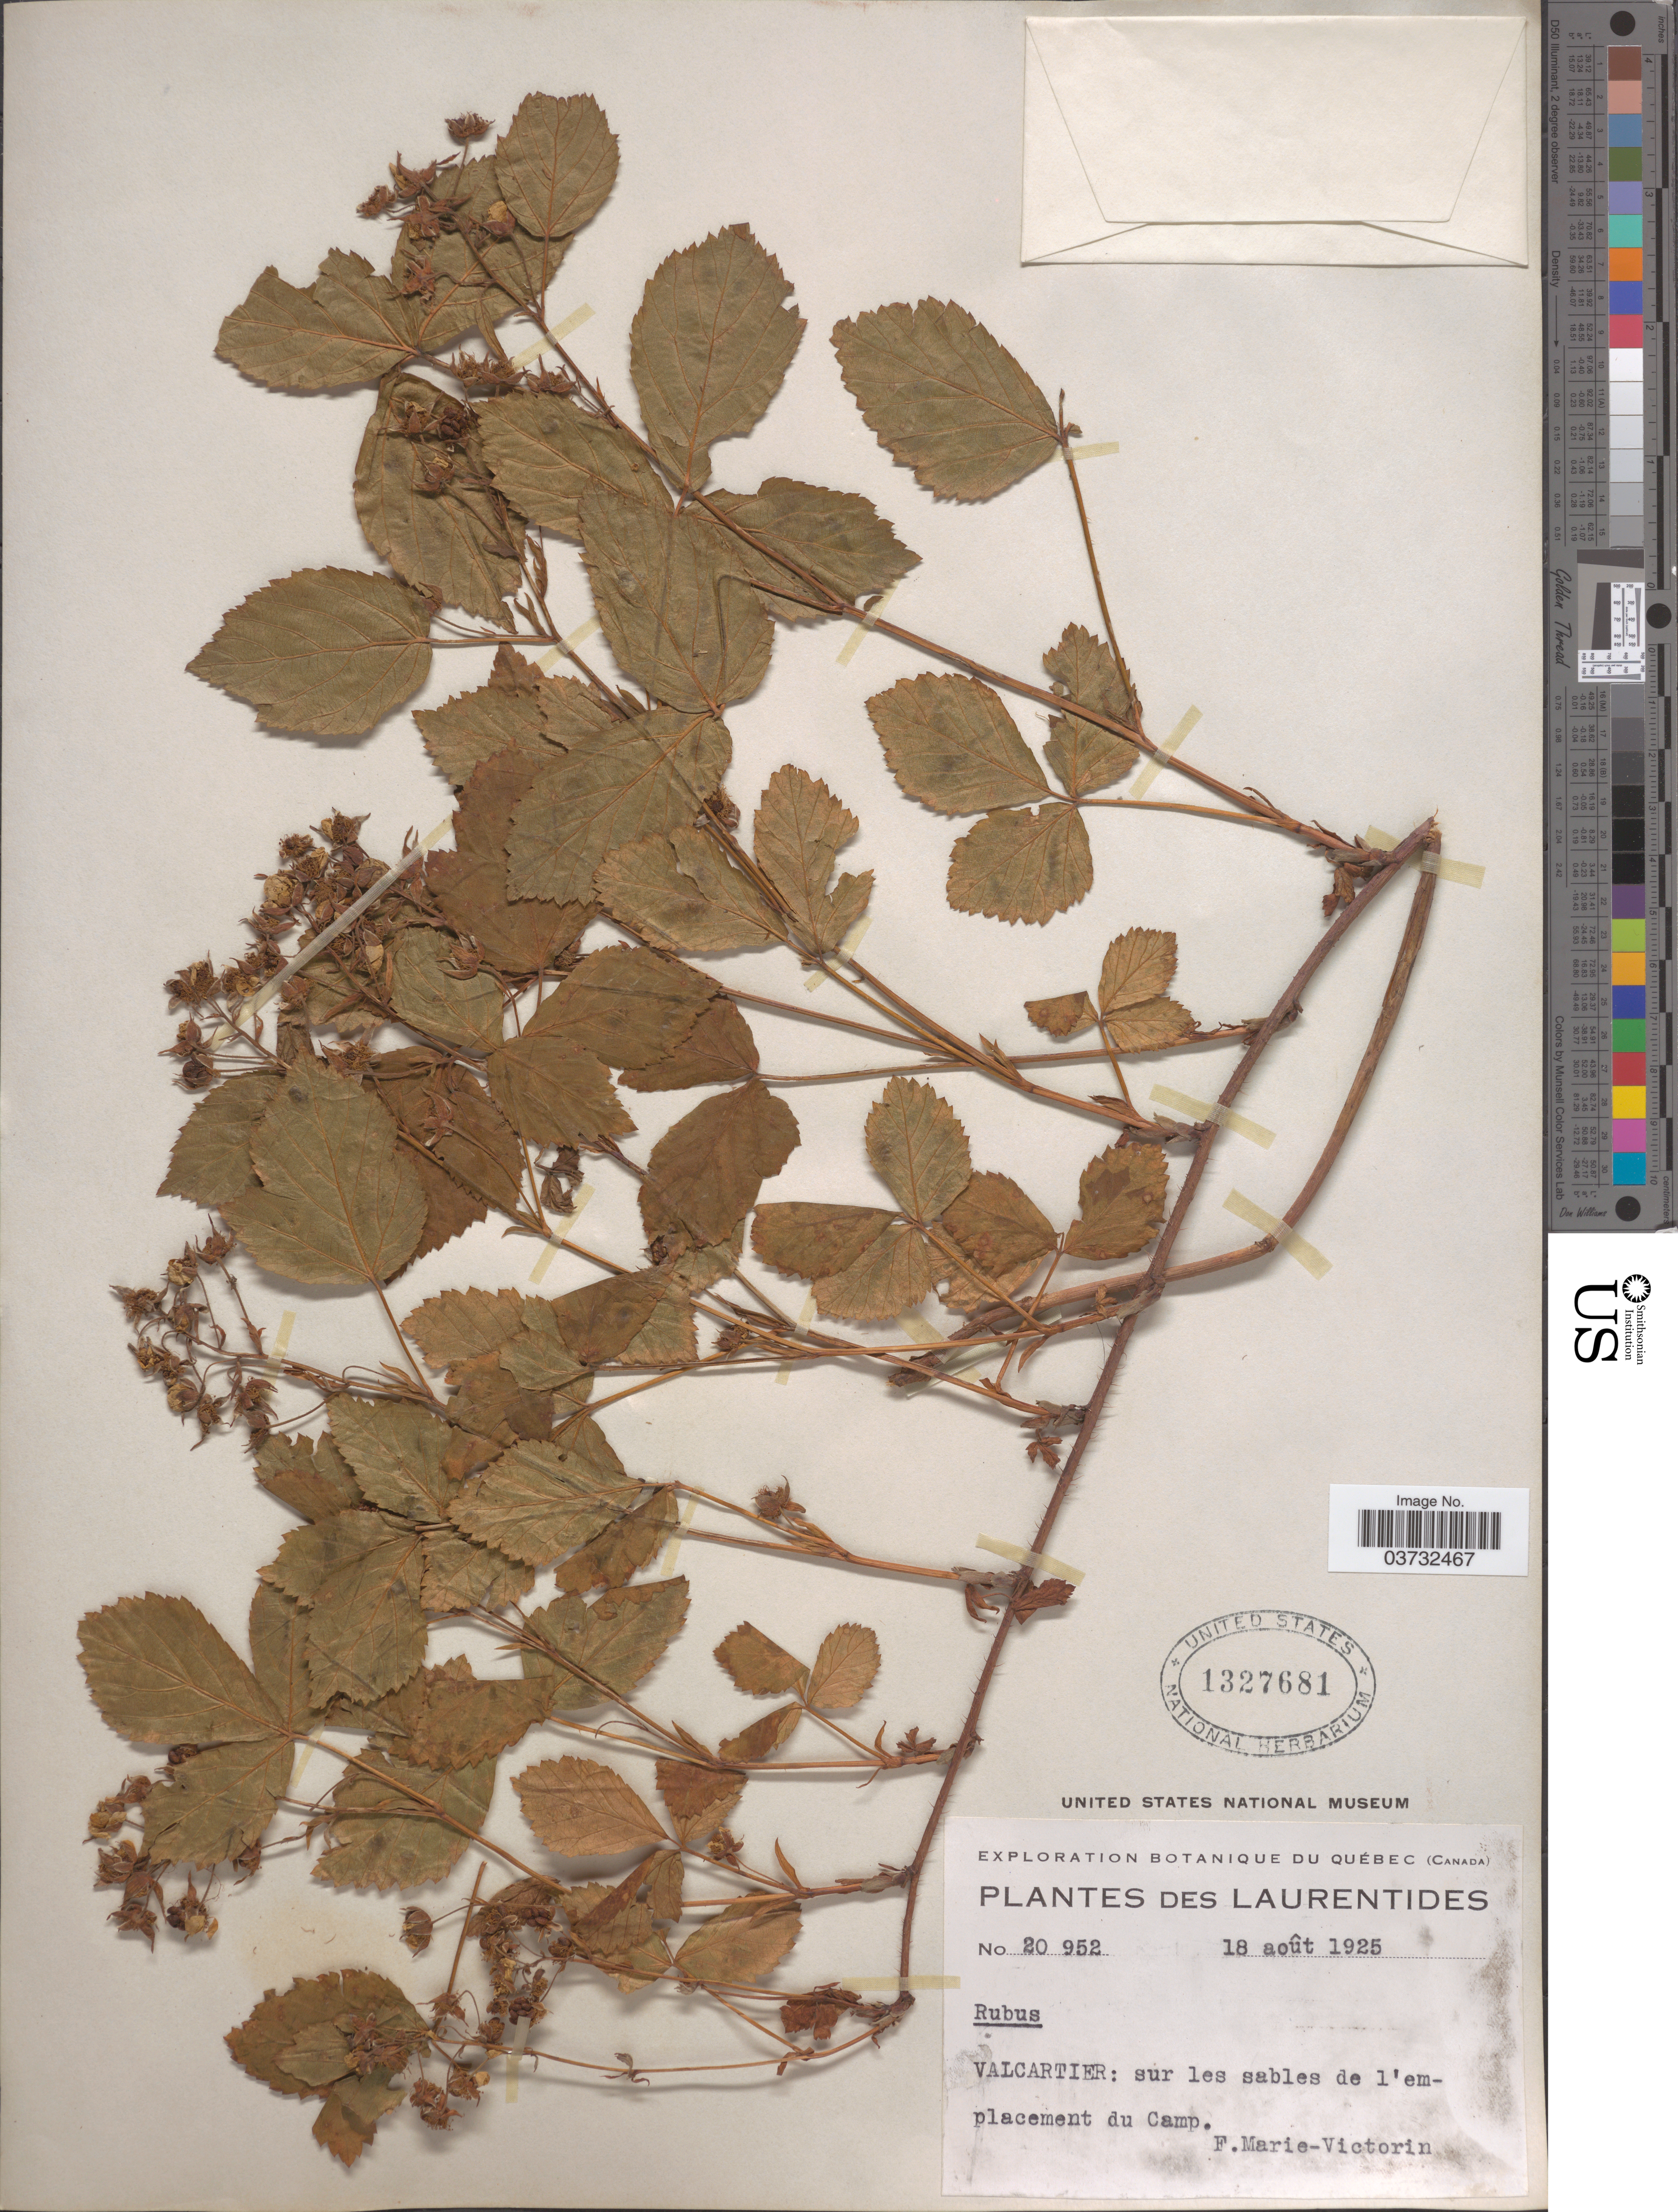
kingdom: Plantae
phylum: Tracheophyta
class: Magnoliopsida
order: Rosales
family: Rosaceae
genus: Rubus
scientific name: Rubus sp.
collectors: F. Marie-Victorin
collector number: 20952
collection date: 1925-08-18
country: Canada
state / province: Quebec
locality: Québec. Laurentides. Valcartier: sur les sables de l'emplacement du Camp.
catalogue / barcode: US 1327681